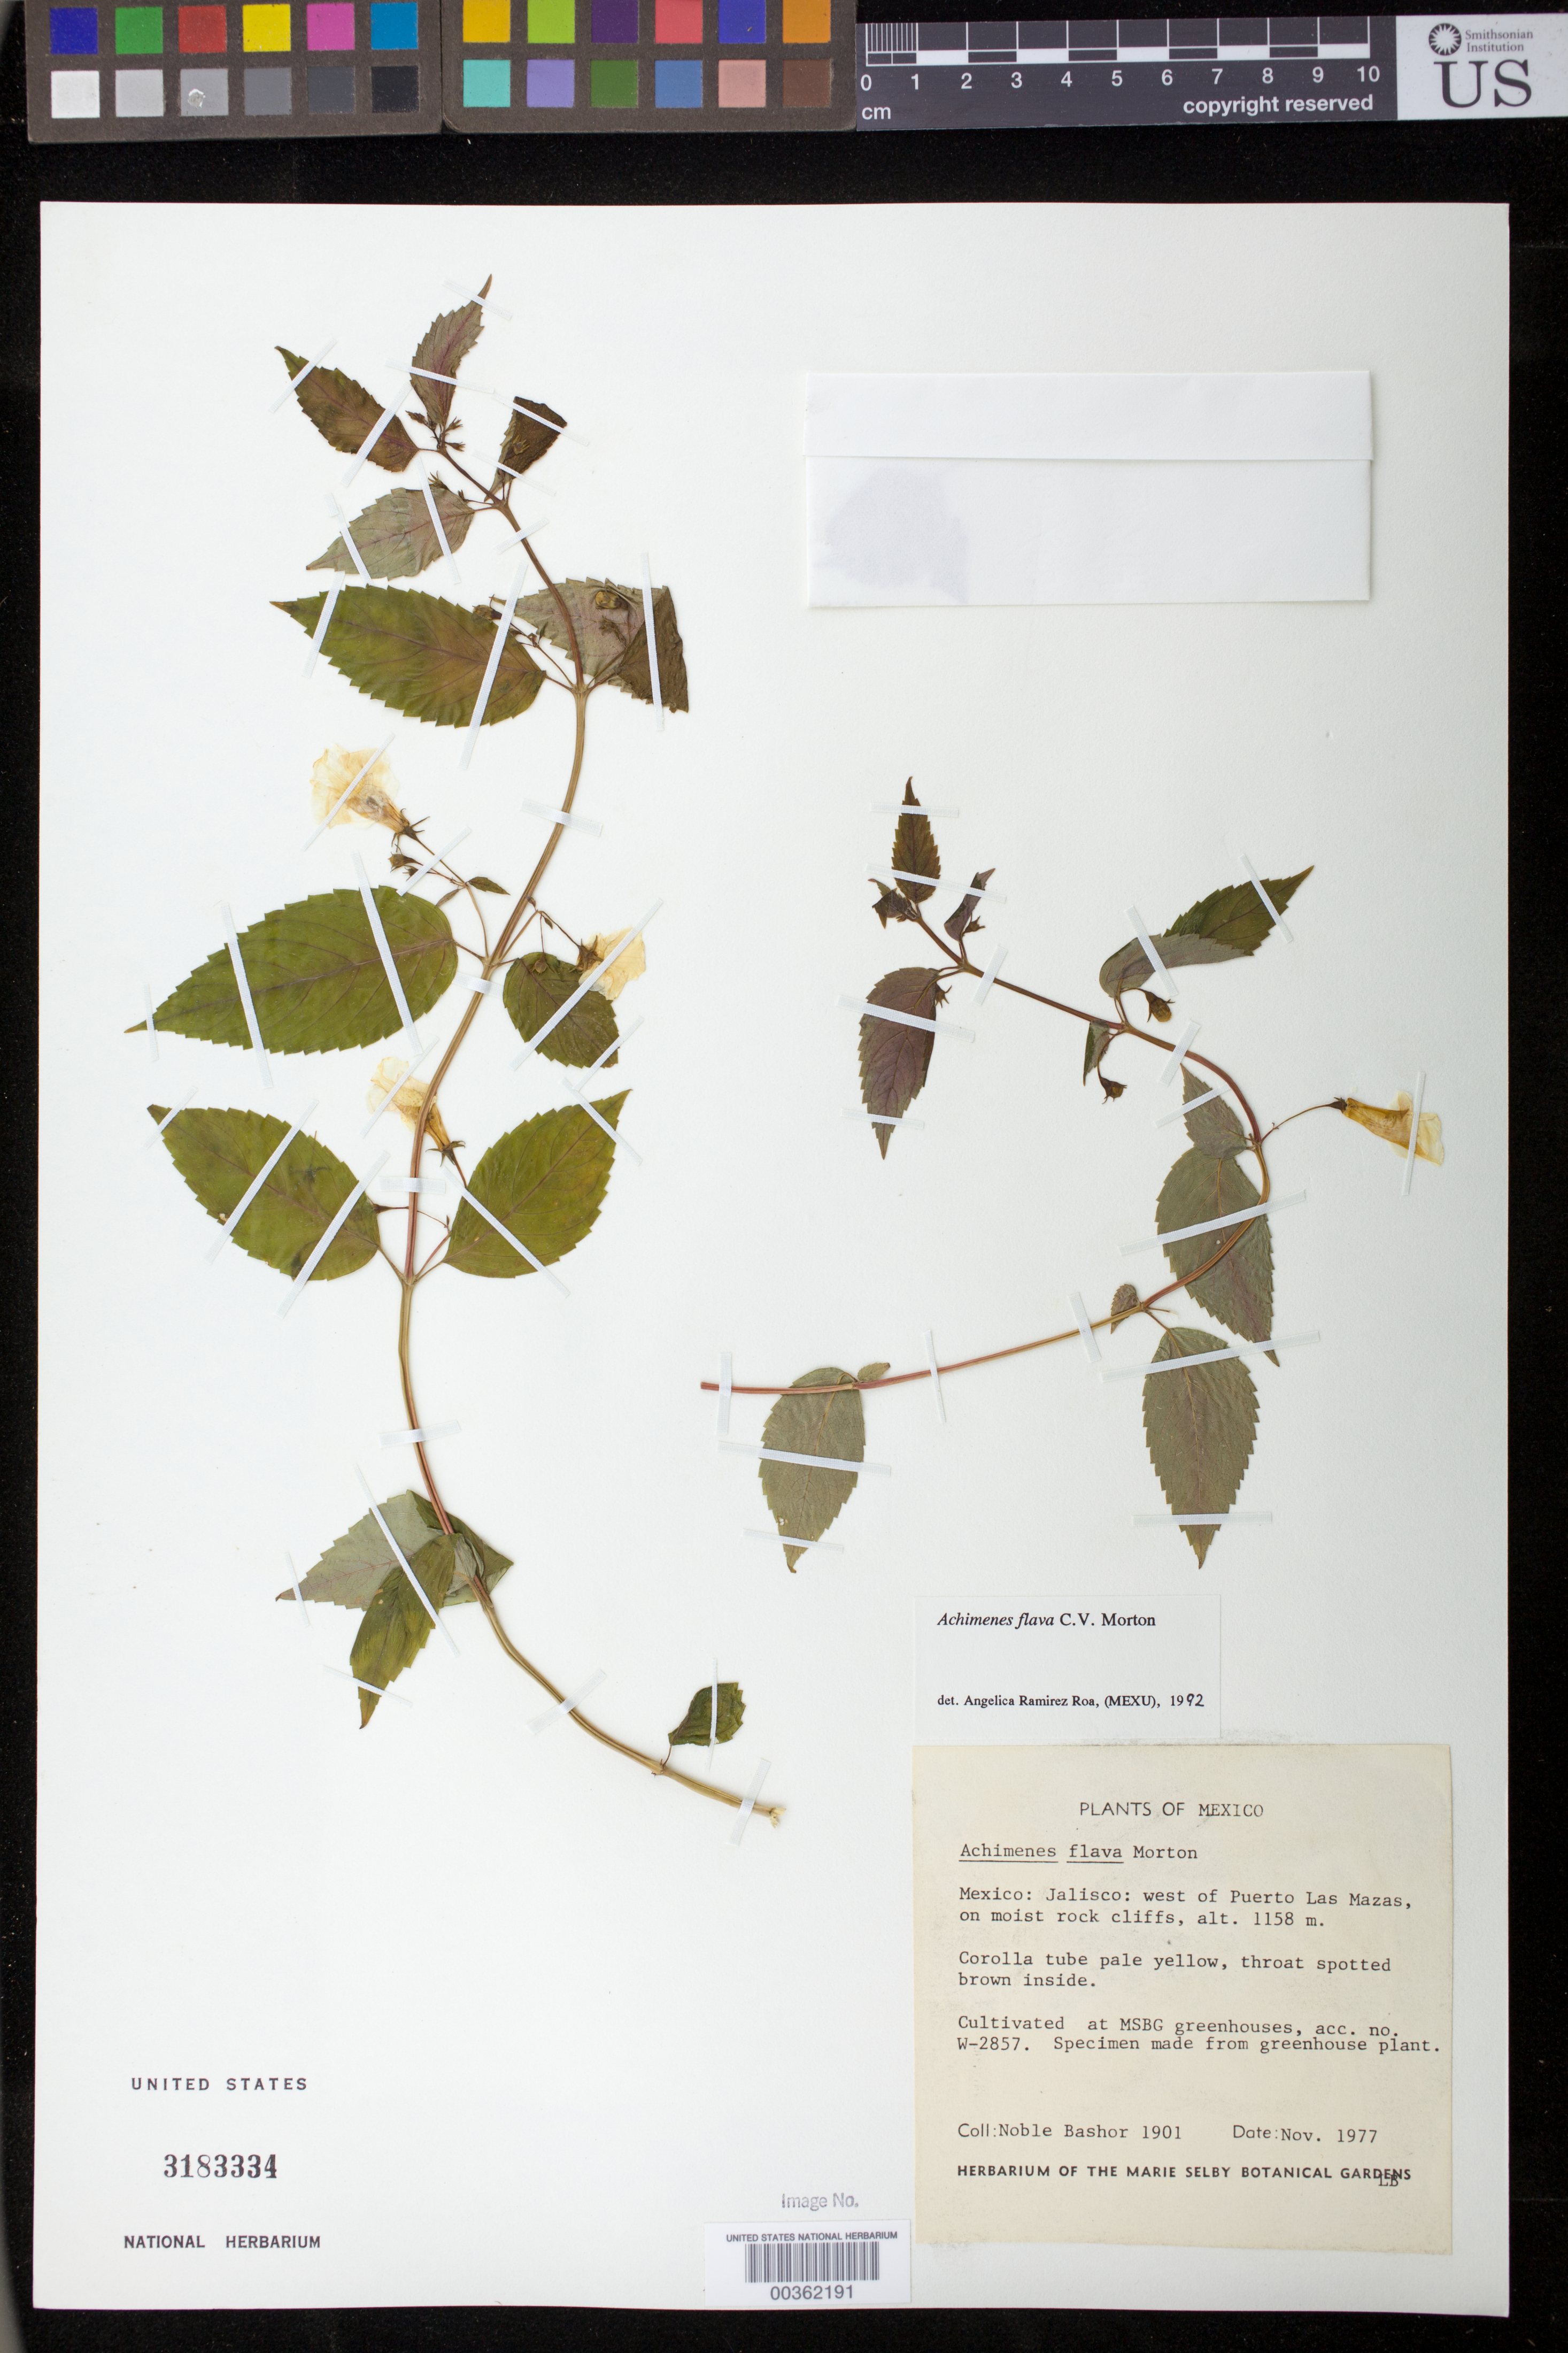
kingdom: Plantae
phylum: Tracheophyta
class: Magnoliopsida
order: Lamiales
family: Gesneriaceae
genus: Achimenes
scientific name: Achimenes flava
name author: C.V. Morton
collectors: N. Bashor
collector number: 1901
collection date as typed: Nov 1977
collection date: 1977-11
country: Mexico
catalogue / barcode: US 3183334